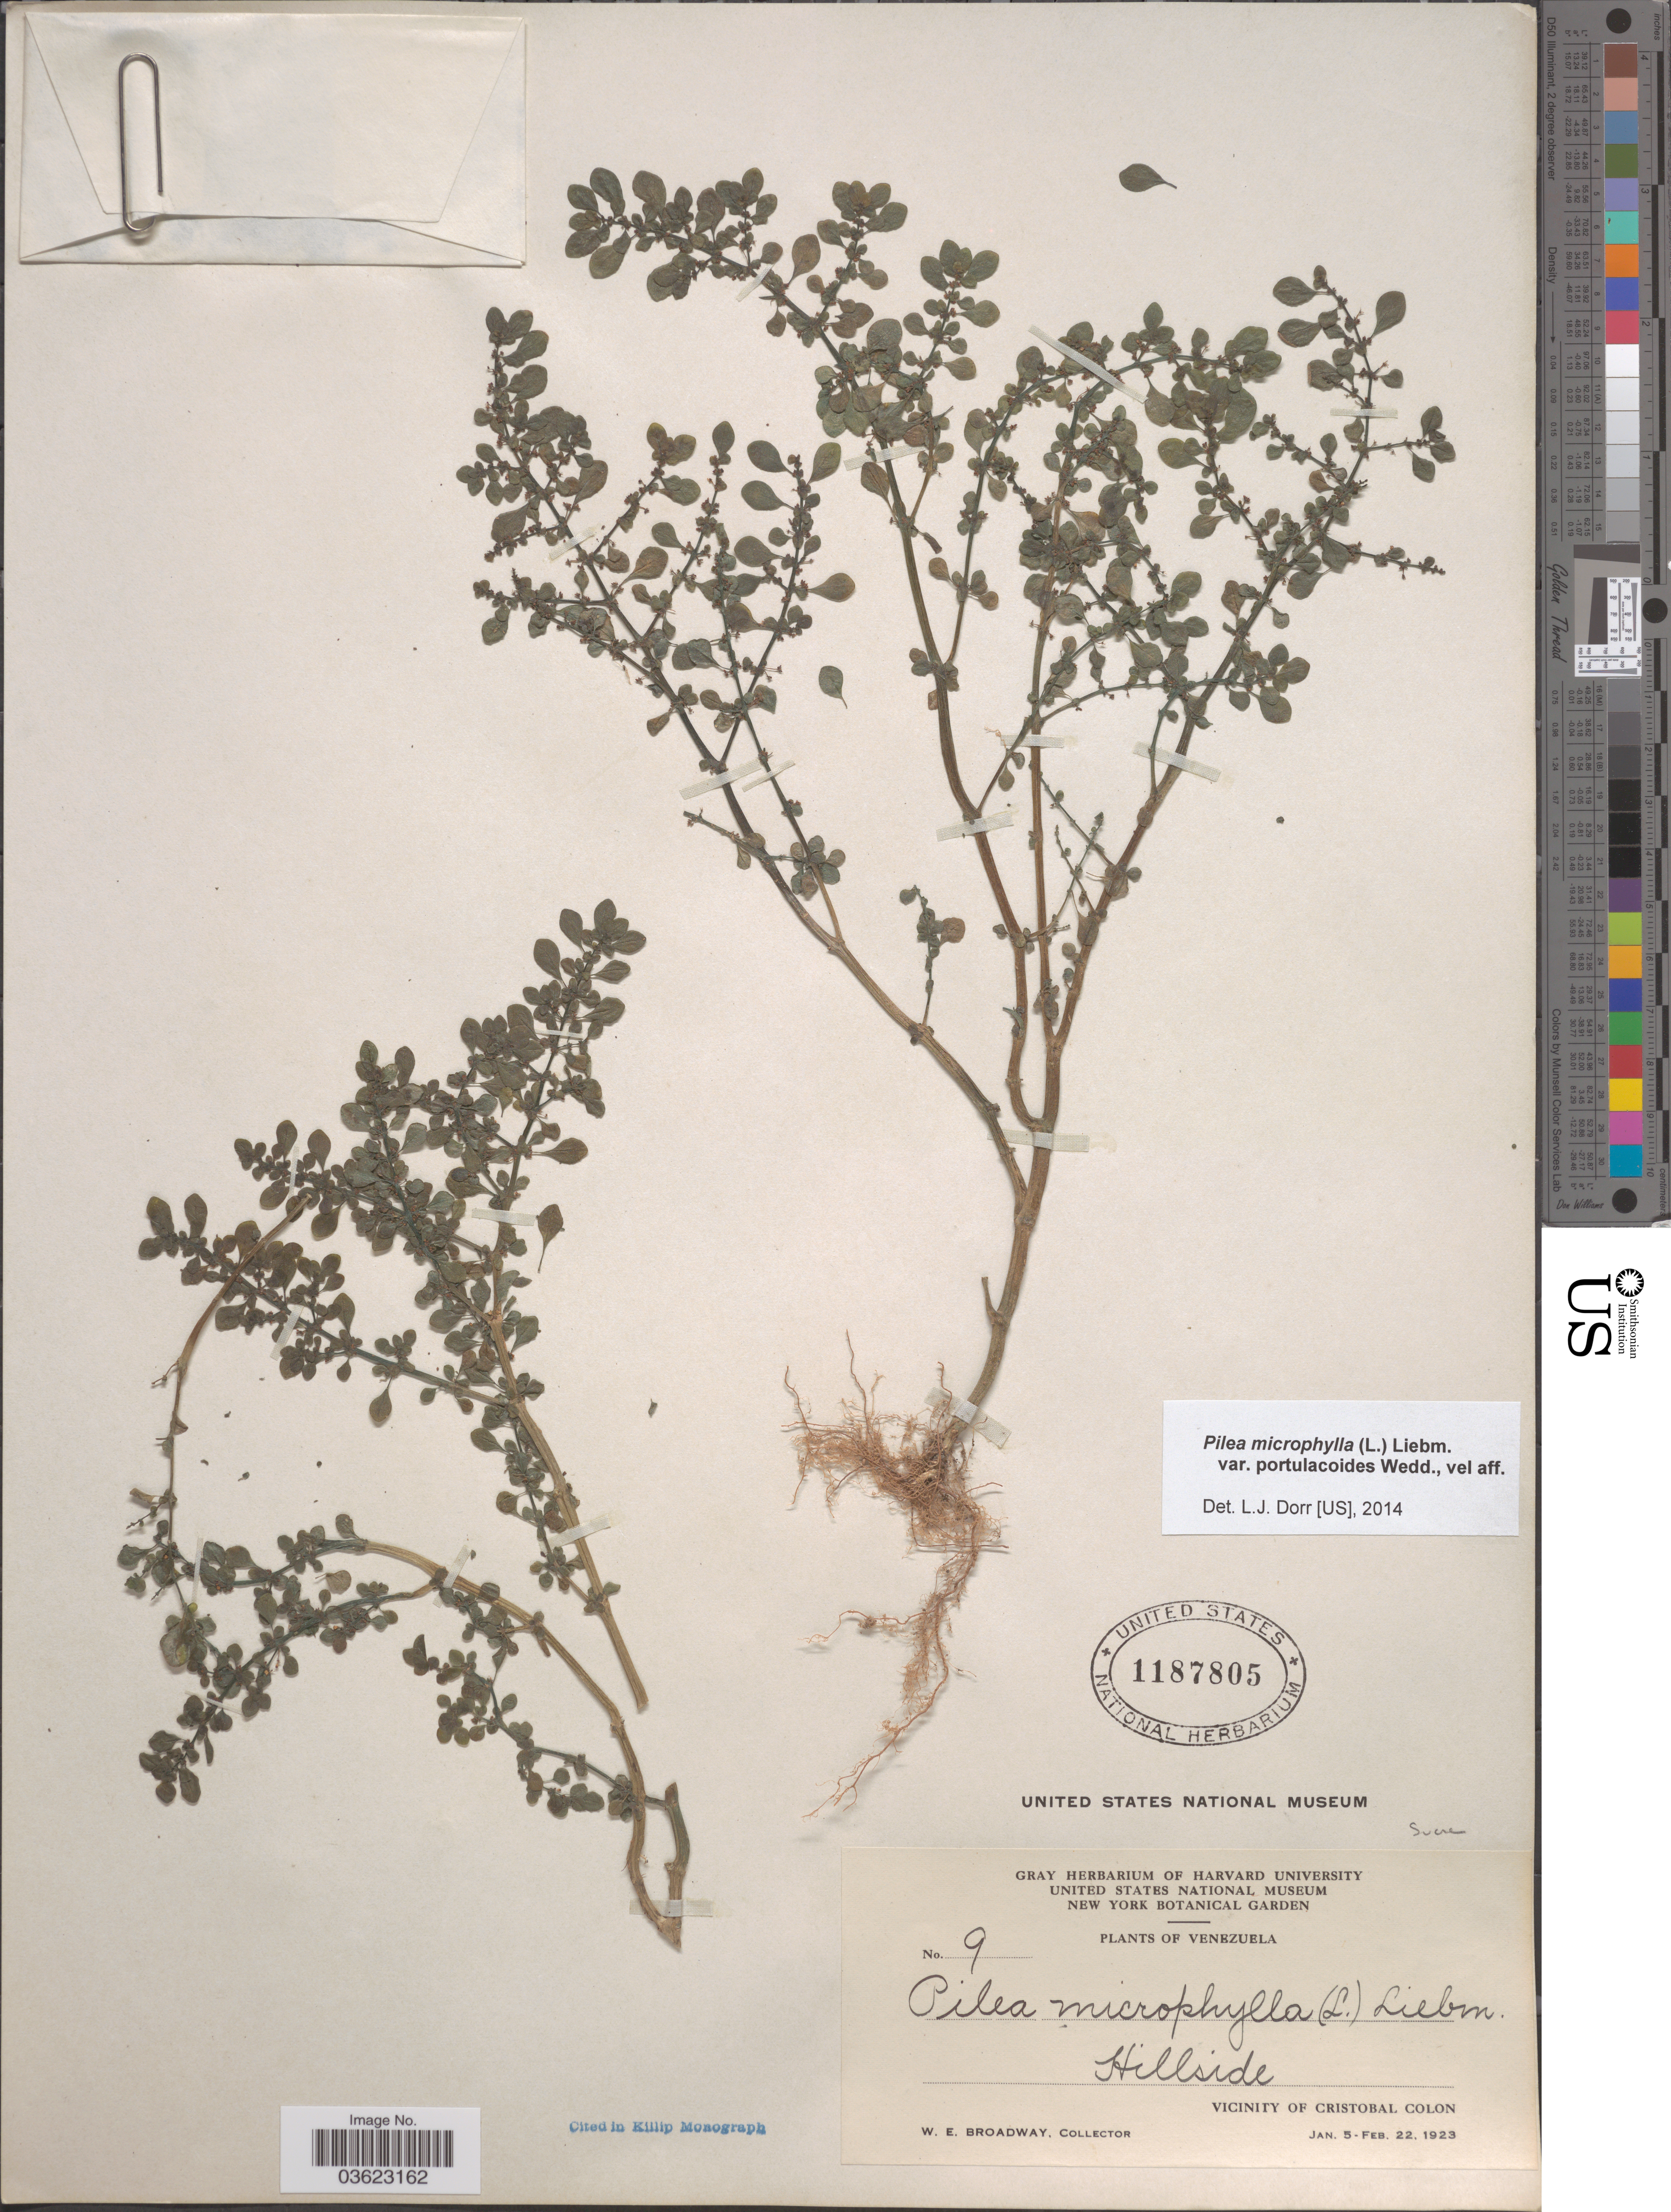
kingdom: Plantae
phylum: Tracheophyta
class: Magnoliopsida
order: Rosales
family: Urticaceae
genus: Pilea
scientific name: Pilea microphylla var. portulacoides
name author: Wedd.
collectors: W. E. Broadway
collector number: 9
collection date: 1923-01-05/1923-02-22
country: Venezuela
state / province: Sucre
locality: Vicinity of Cristobal Colon.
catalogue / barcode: US 1187805